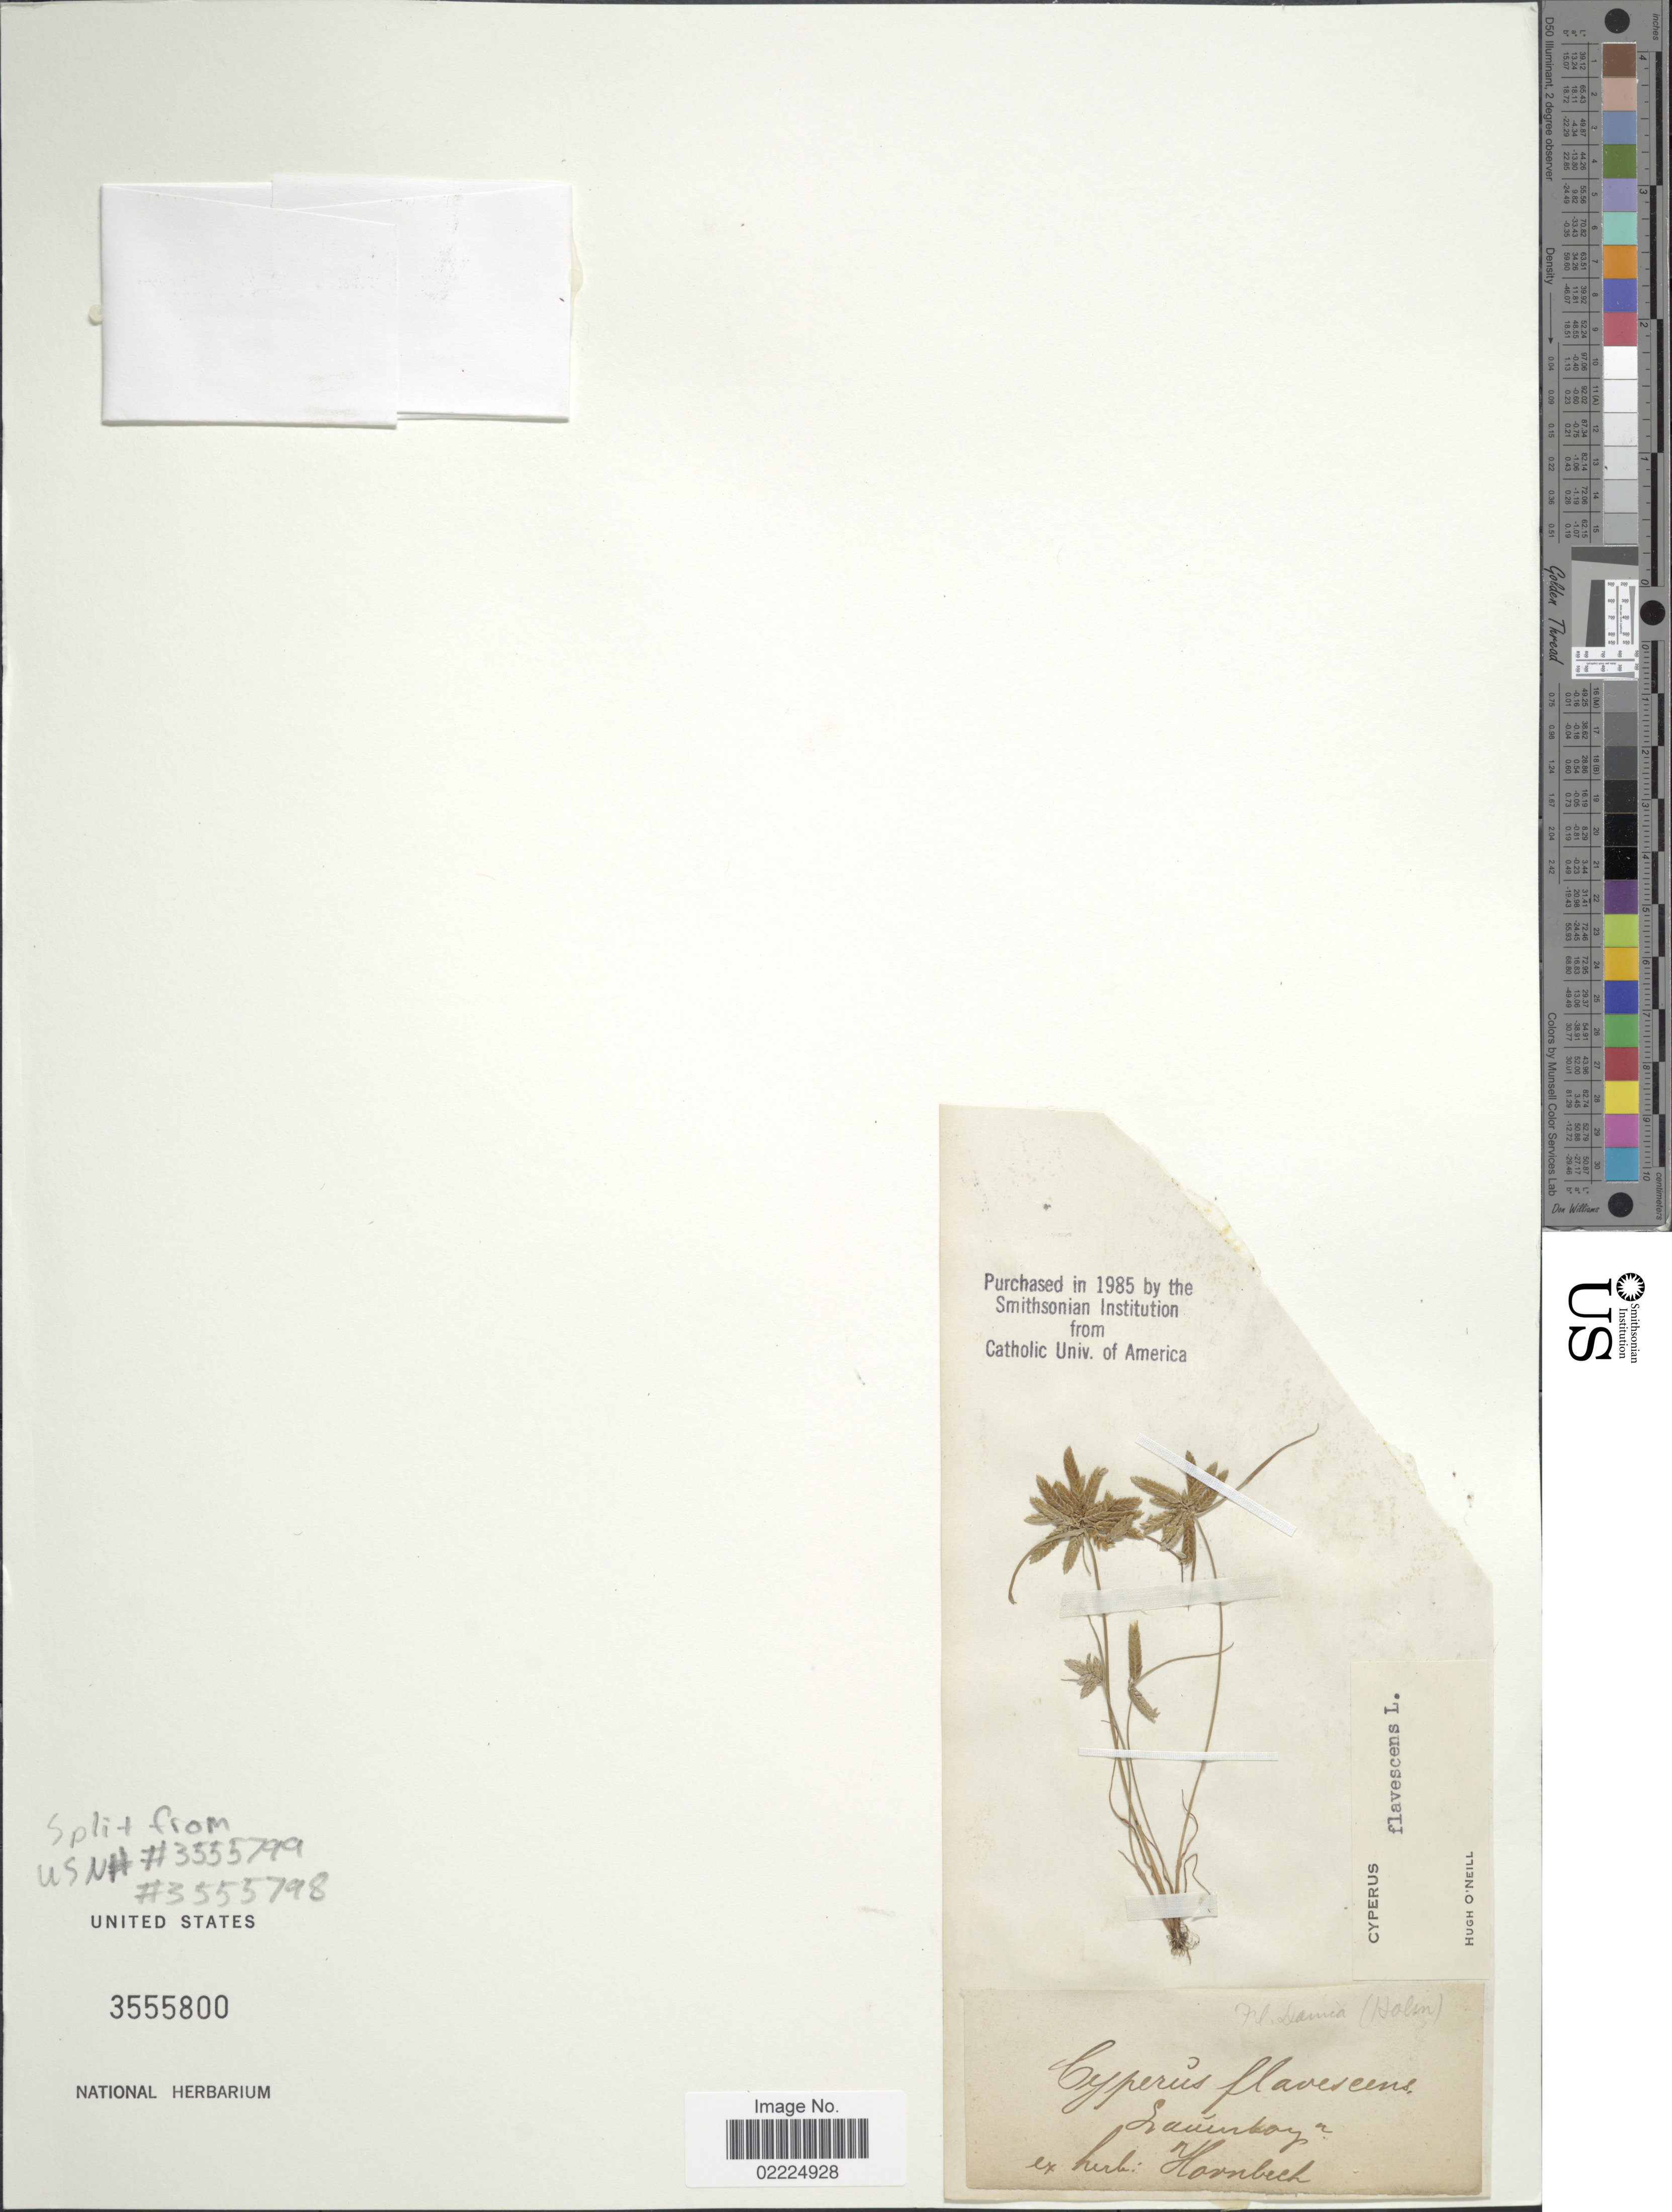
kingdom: Plantae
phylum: Tracheophyta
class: Liliopsida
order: Poales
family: Cyperaceae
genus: Cyperus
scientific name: Cyperus flavescens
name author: L.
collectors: Ex Herb. Hornbech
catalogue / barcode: US 3555800